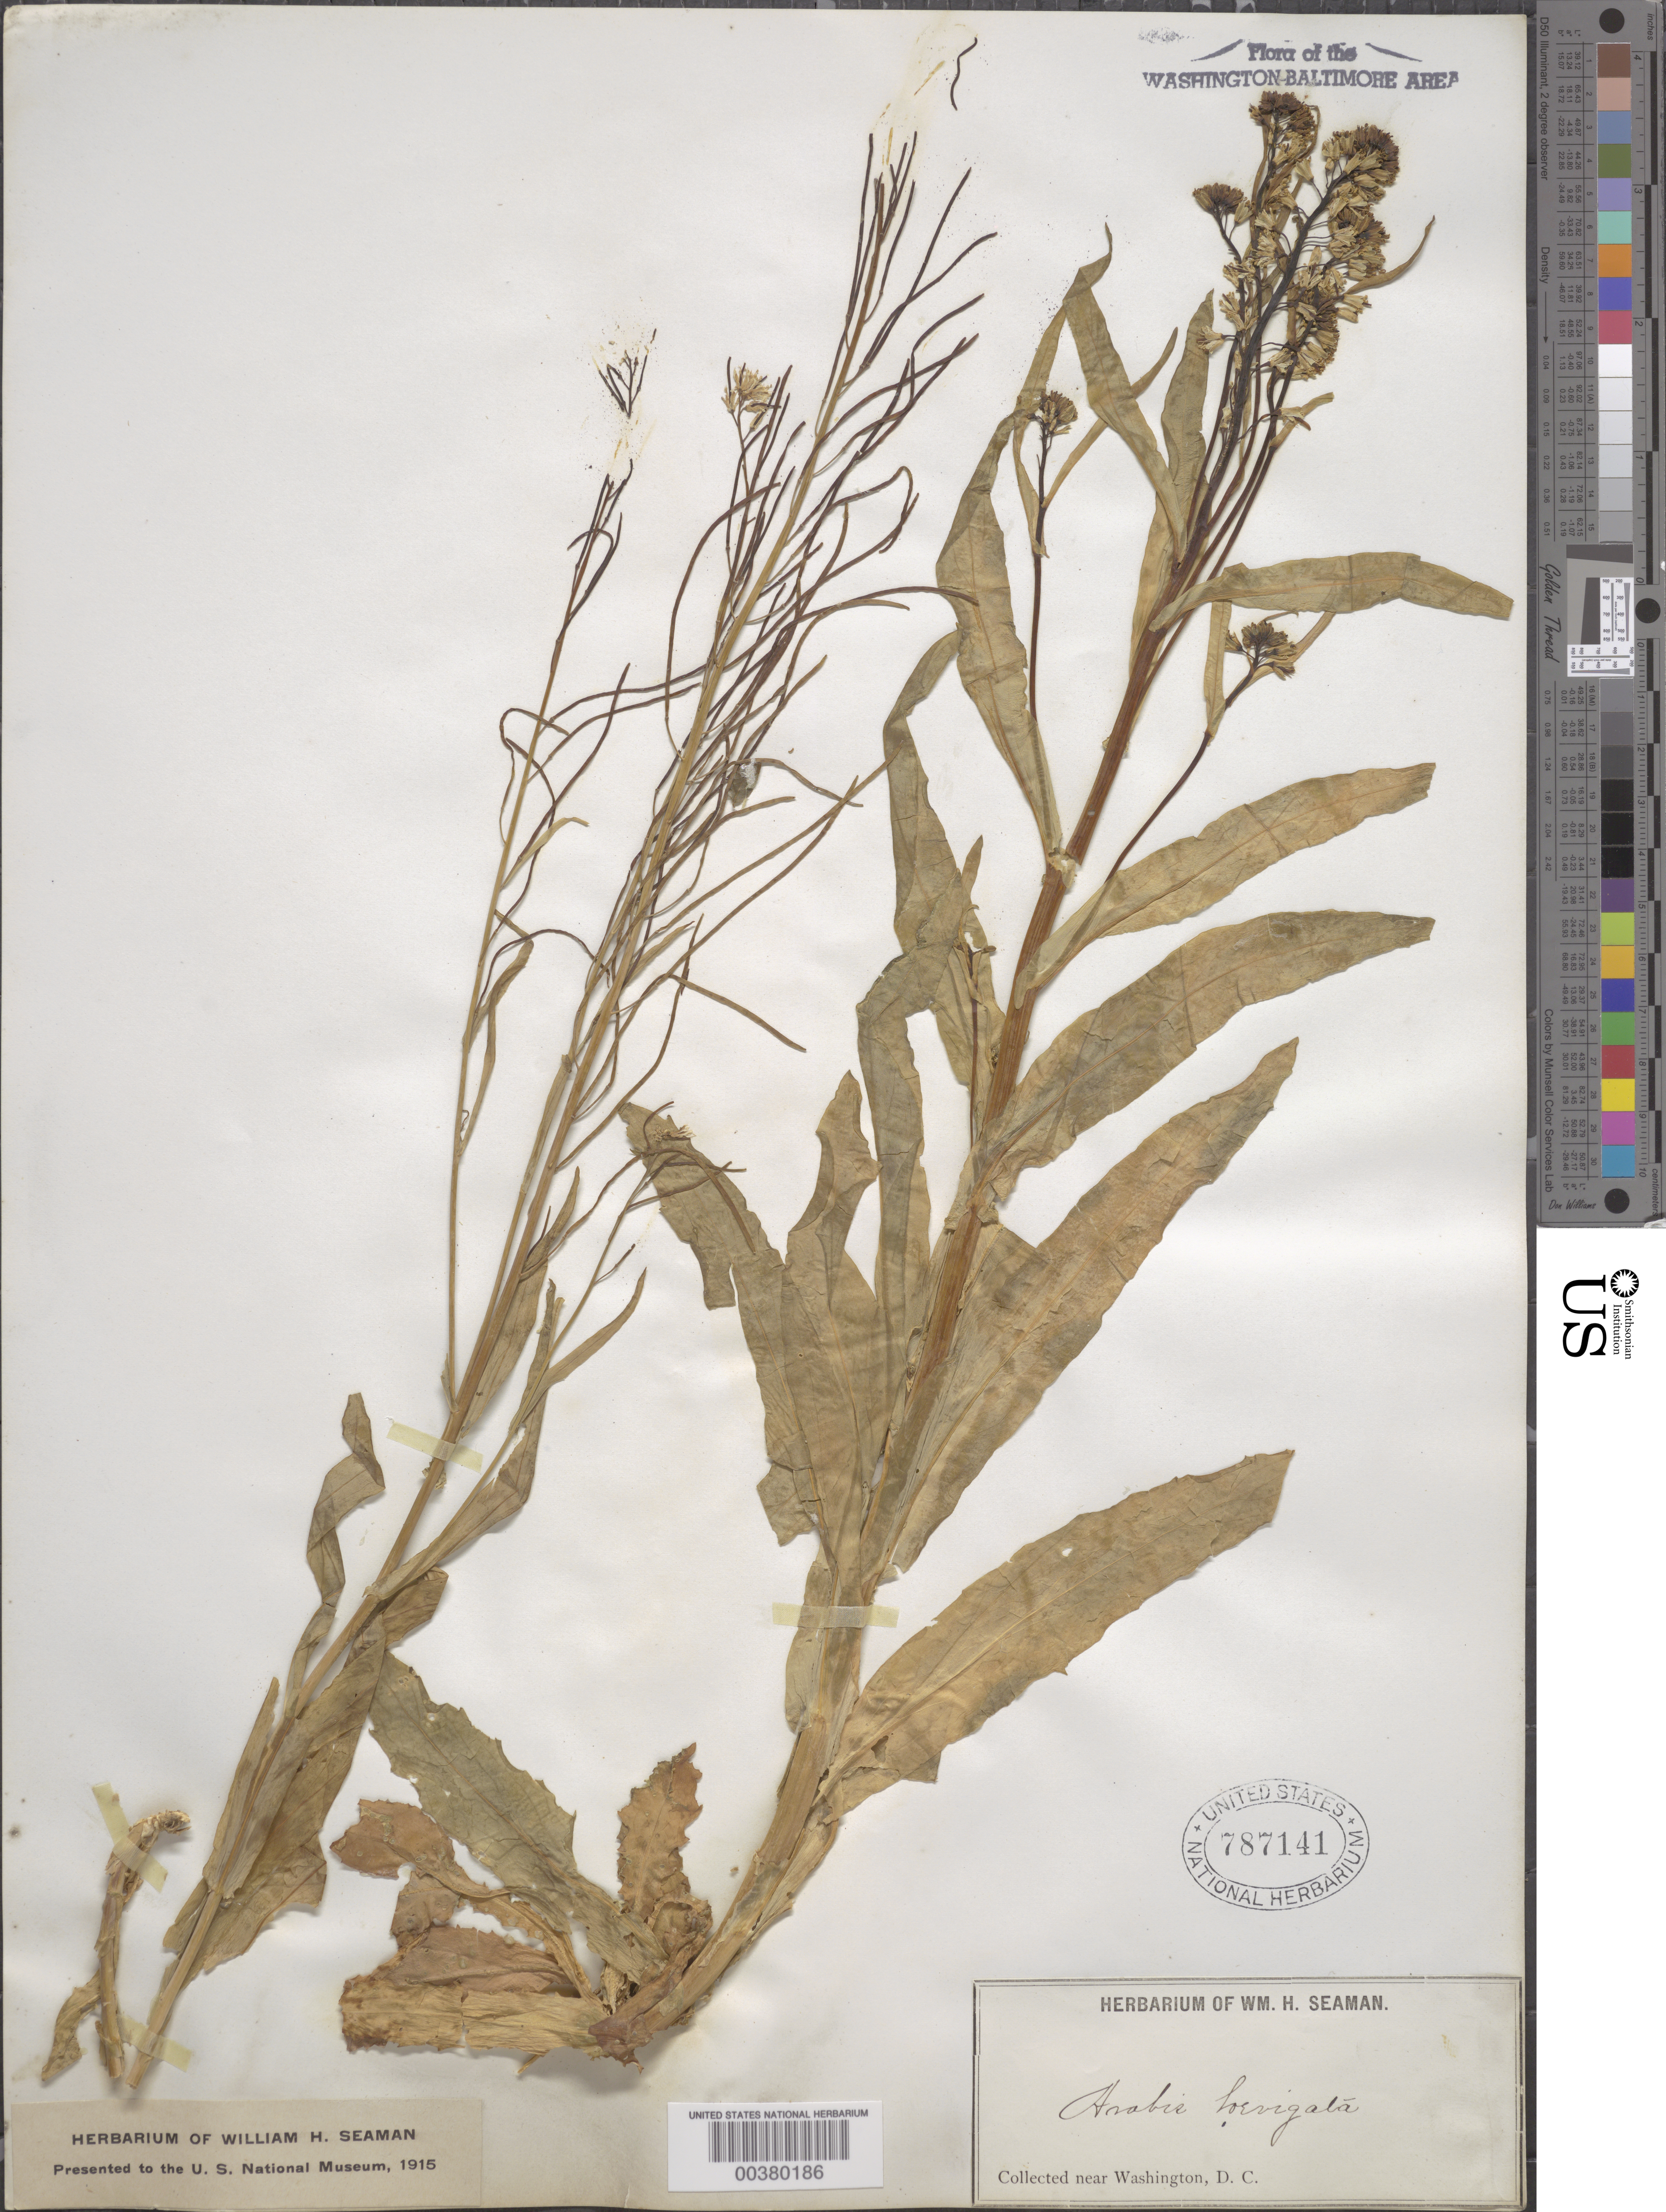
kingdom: Plantae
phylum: Tracheophyta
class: Magnoliopsida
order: Brassicales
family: Brassicaceae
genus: Boechera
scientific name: Boechera laevigata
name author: (Muhl. ex Willd.) Al-Shehbaz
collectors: W. Seaman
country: United States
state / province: District of Columbia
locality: Washington DC Area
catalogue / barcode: US 787141